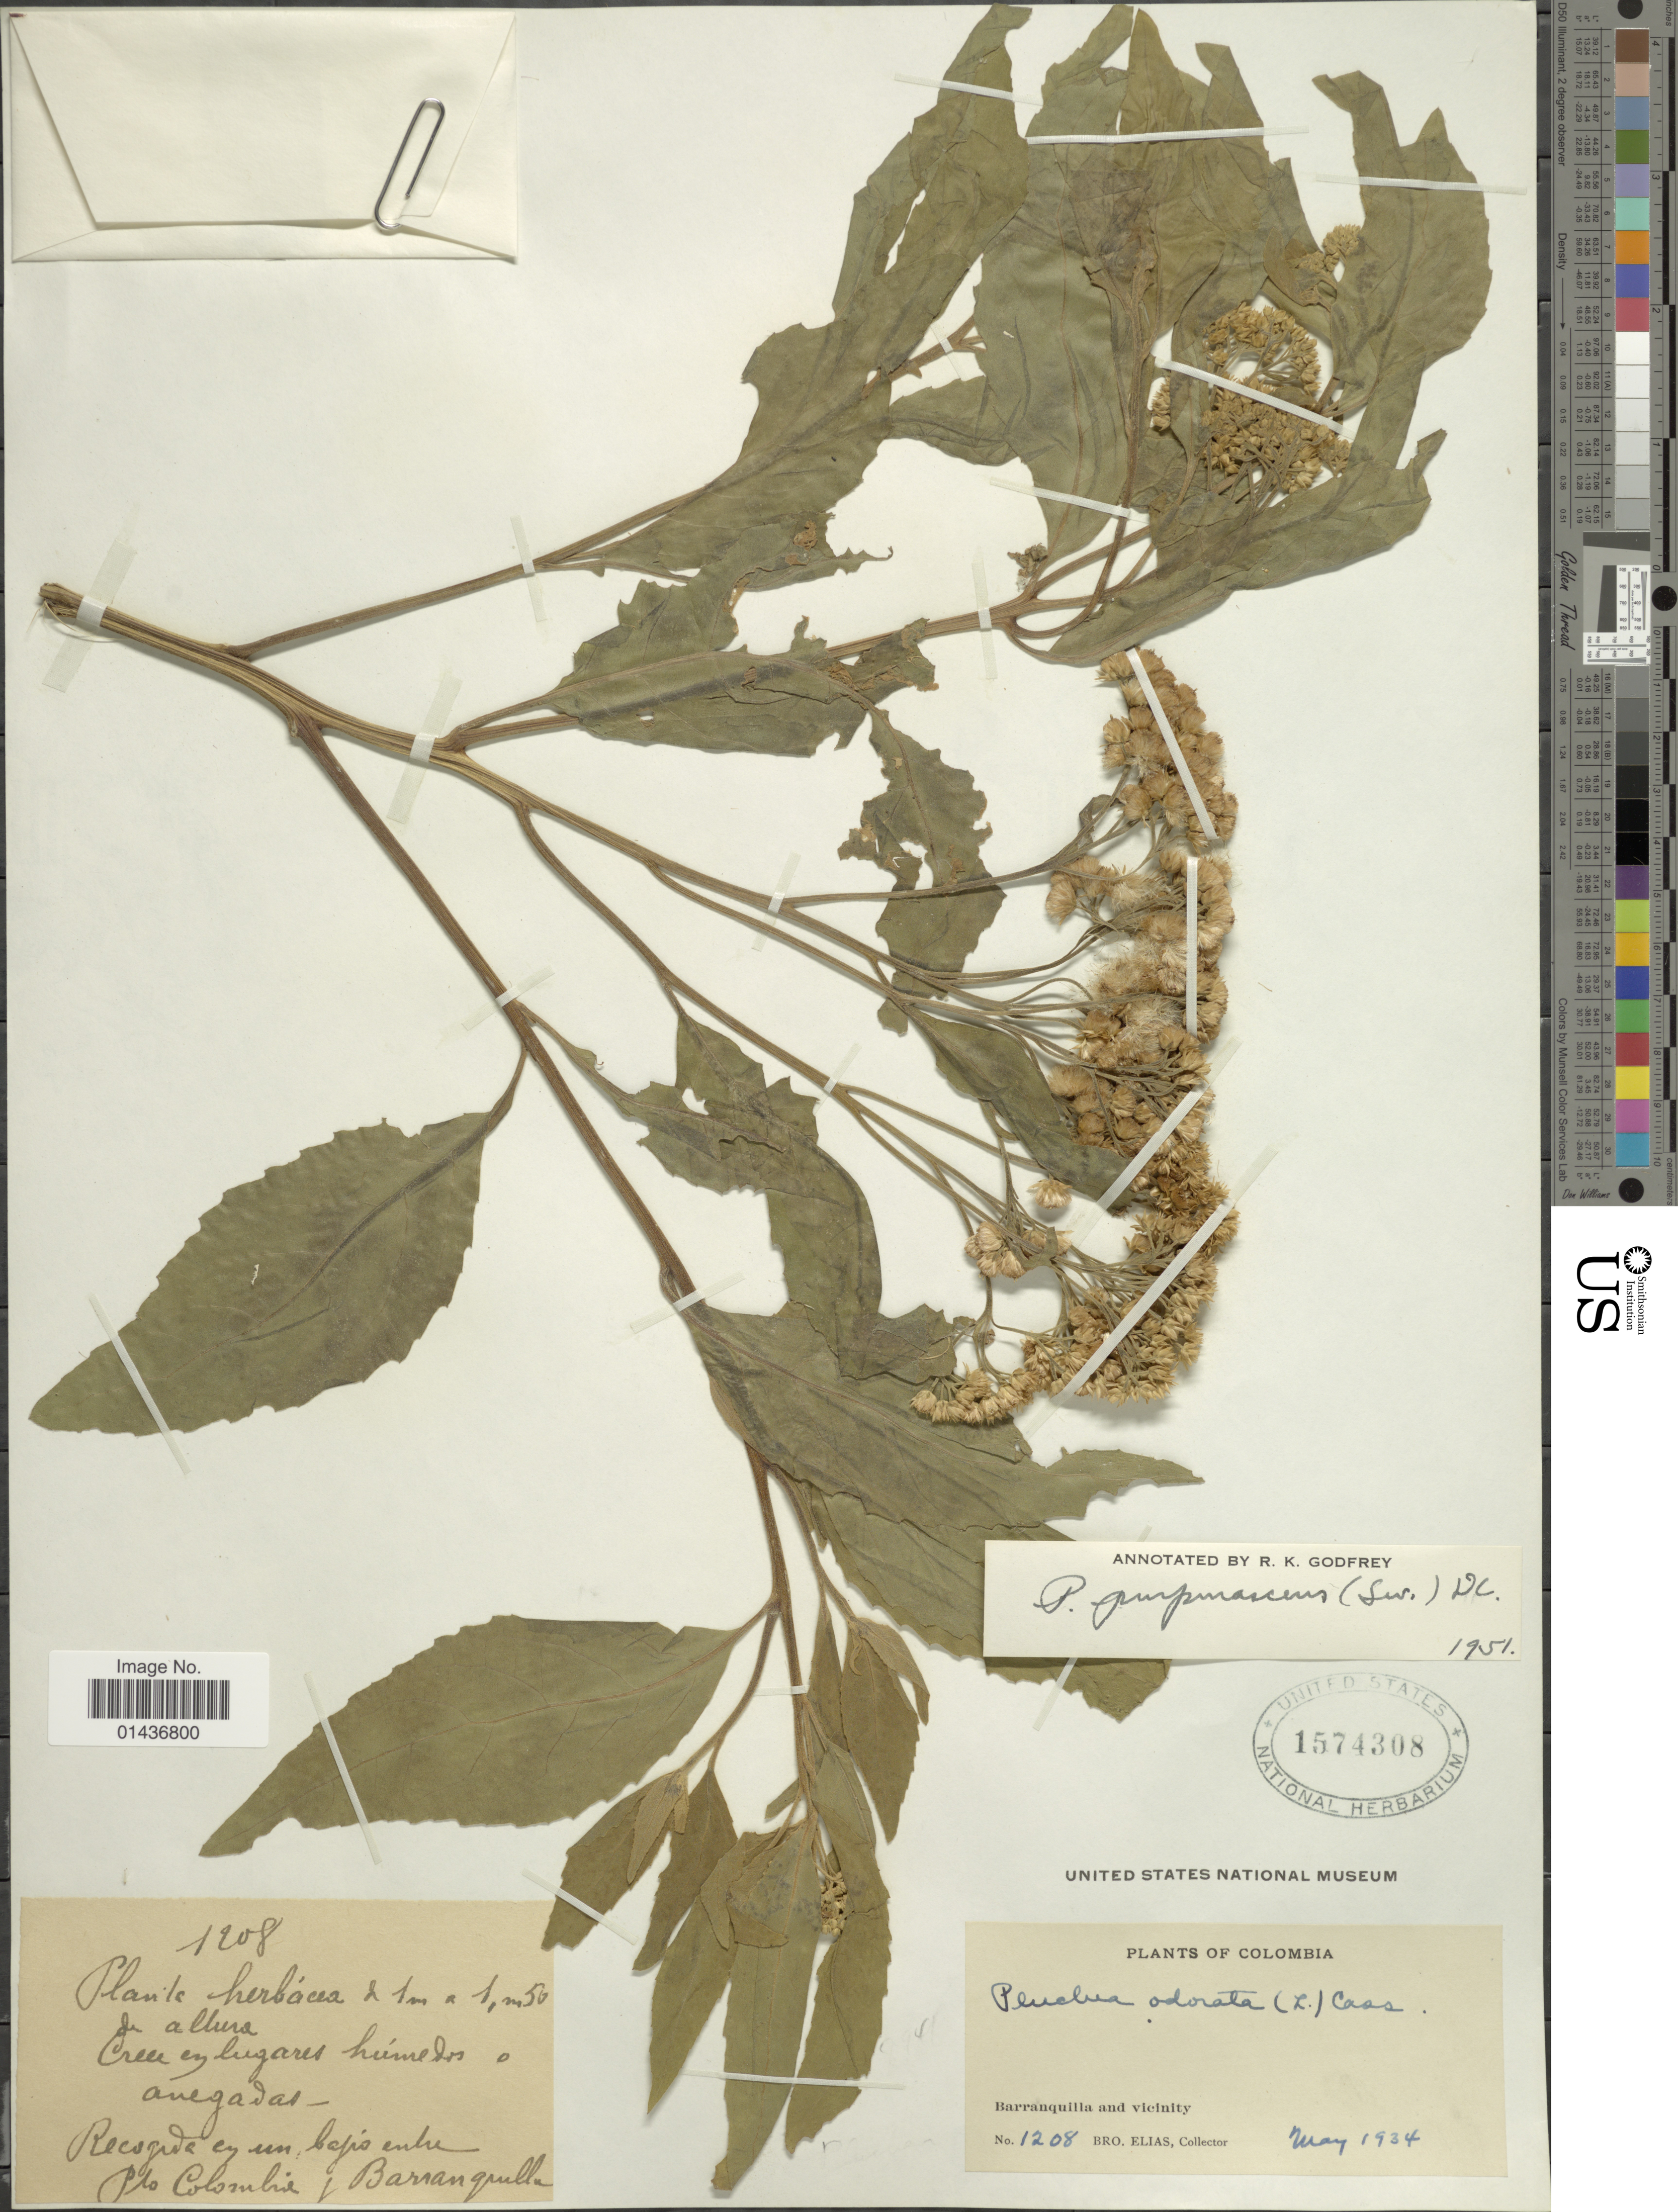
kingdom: Plantae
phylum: Tracheophyta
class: Magnoliopsida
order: Asterales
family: Asteraceae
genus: Pluchea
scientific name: Pluchea odorata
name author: (L.) Cass.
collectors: Bro. Elias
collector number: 1208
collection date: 1934-05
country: Colombia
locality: Barranquill and vicinity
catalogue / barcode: US 1574308